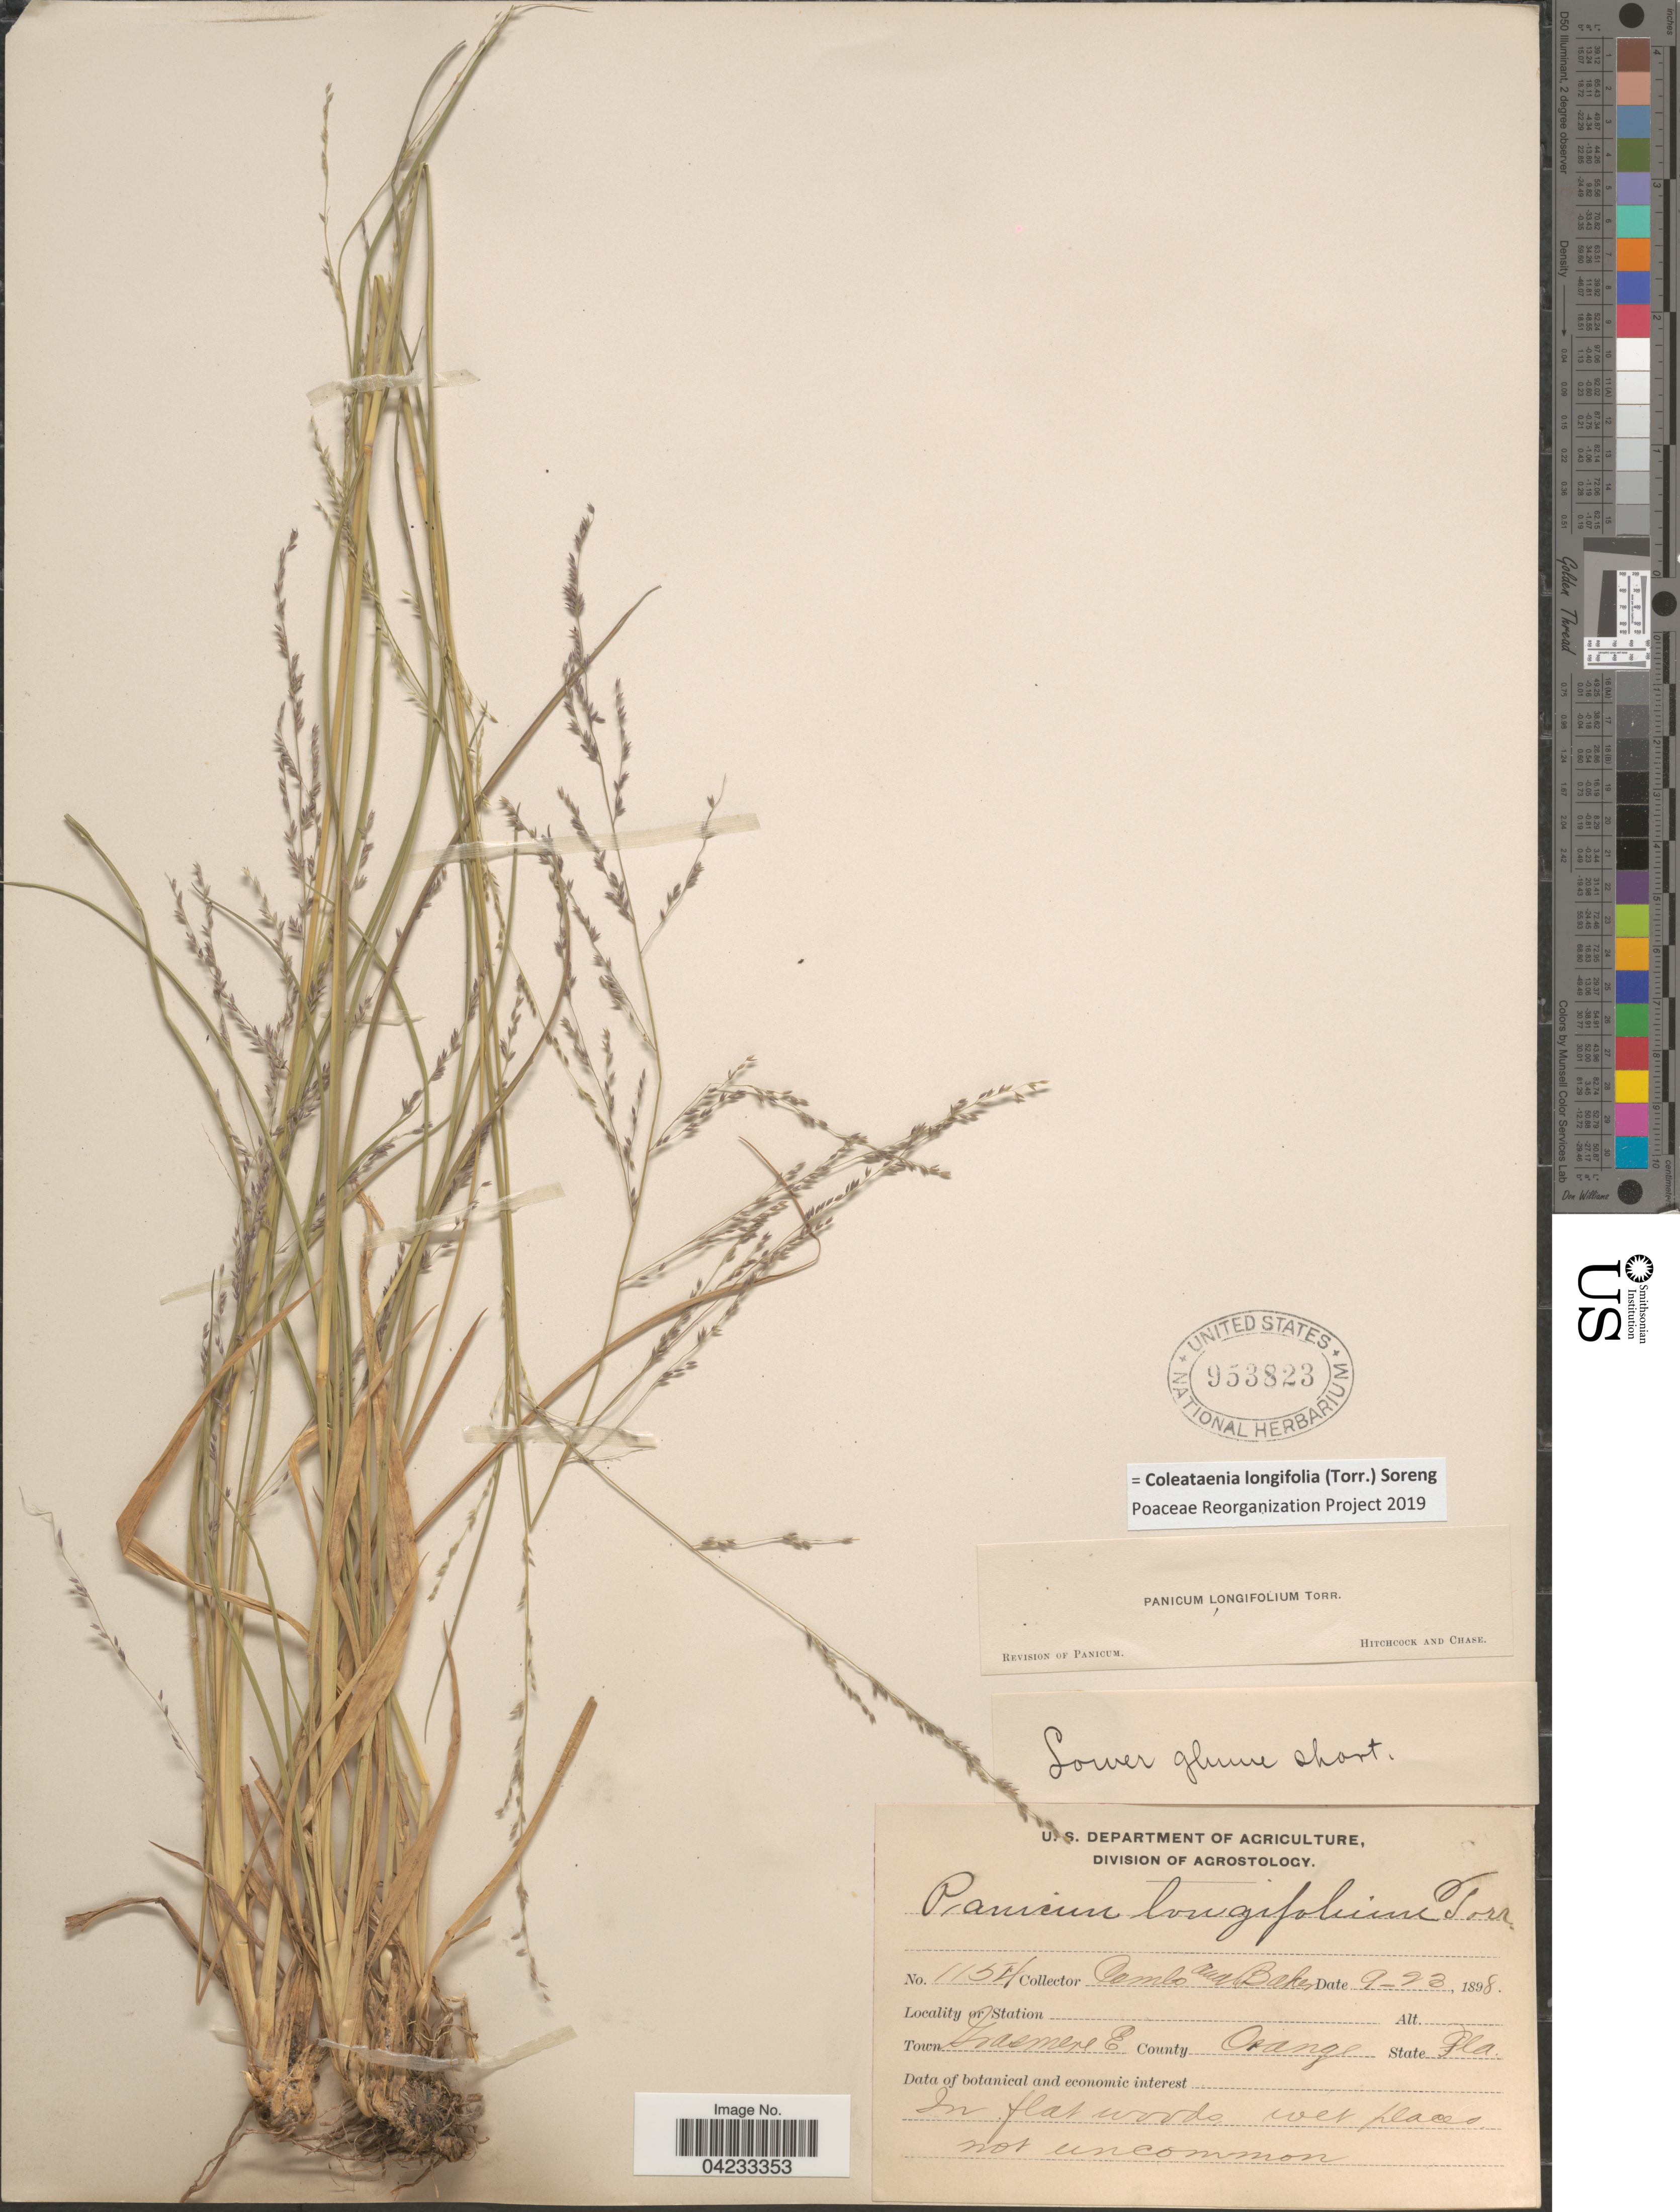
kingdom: Plantae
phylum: Tracheophyta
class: Liliopsida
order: Poales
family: Poaceae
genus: Coleataenia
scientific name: Coleataenia longifolia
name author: (Torr.) Soreng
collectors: -. Combs & -- Baker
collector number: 1154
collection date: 1898-09-23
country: United States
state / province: Florida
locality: Town Grasmere E. County Orange.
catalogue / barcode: US 953823